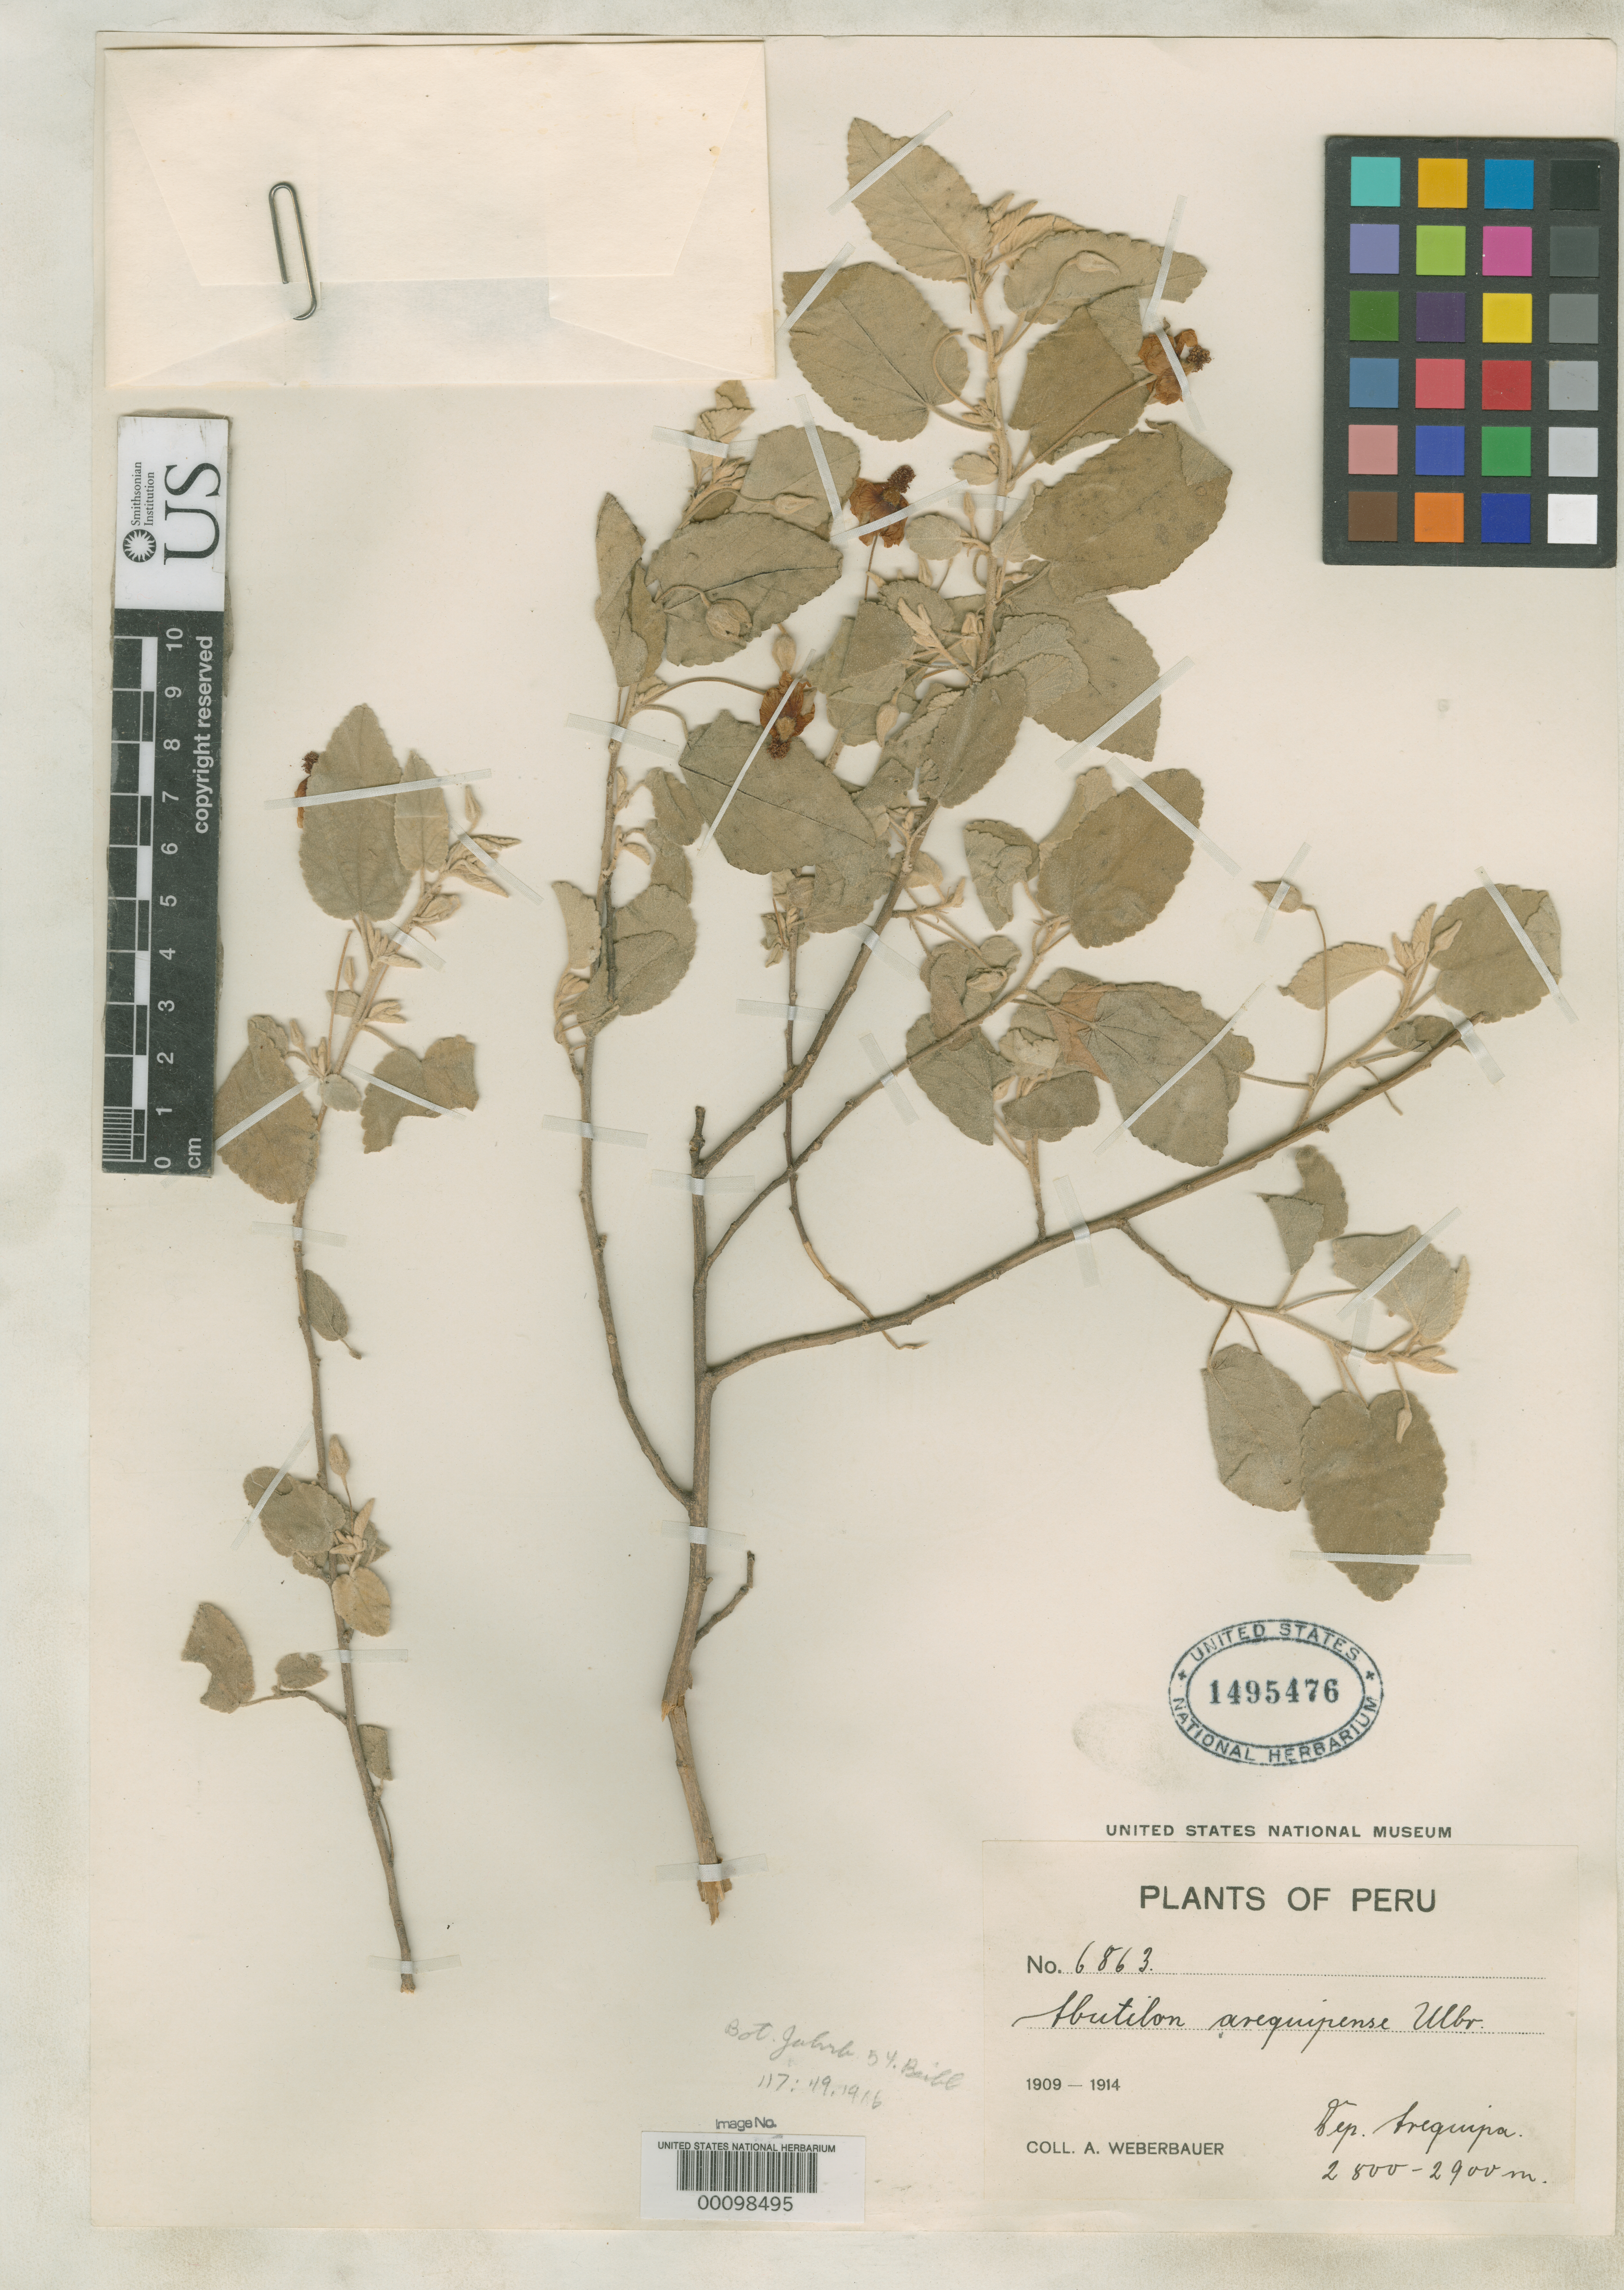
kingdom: Plantae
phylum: Tracheophyta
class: Magnoliopsida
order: Malvales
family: Malvaceae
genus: Abutilon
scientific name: Abutilon arequipense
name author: Ulbr.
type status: Isotype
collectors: A. Weberbauer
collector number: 6863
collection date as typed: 1909 to -- --- 1914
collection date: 1909/1914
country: Peru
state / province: Arequipa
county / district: La Unión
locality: Cotahuasi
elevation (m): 2800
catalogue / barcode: US 1495476